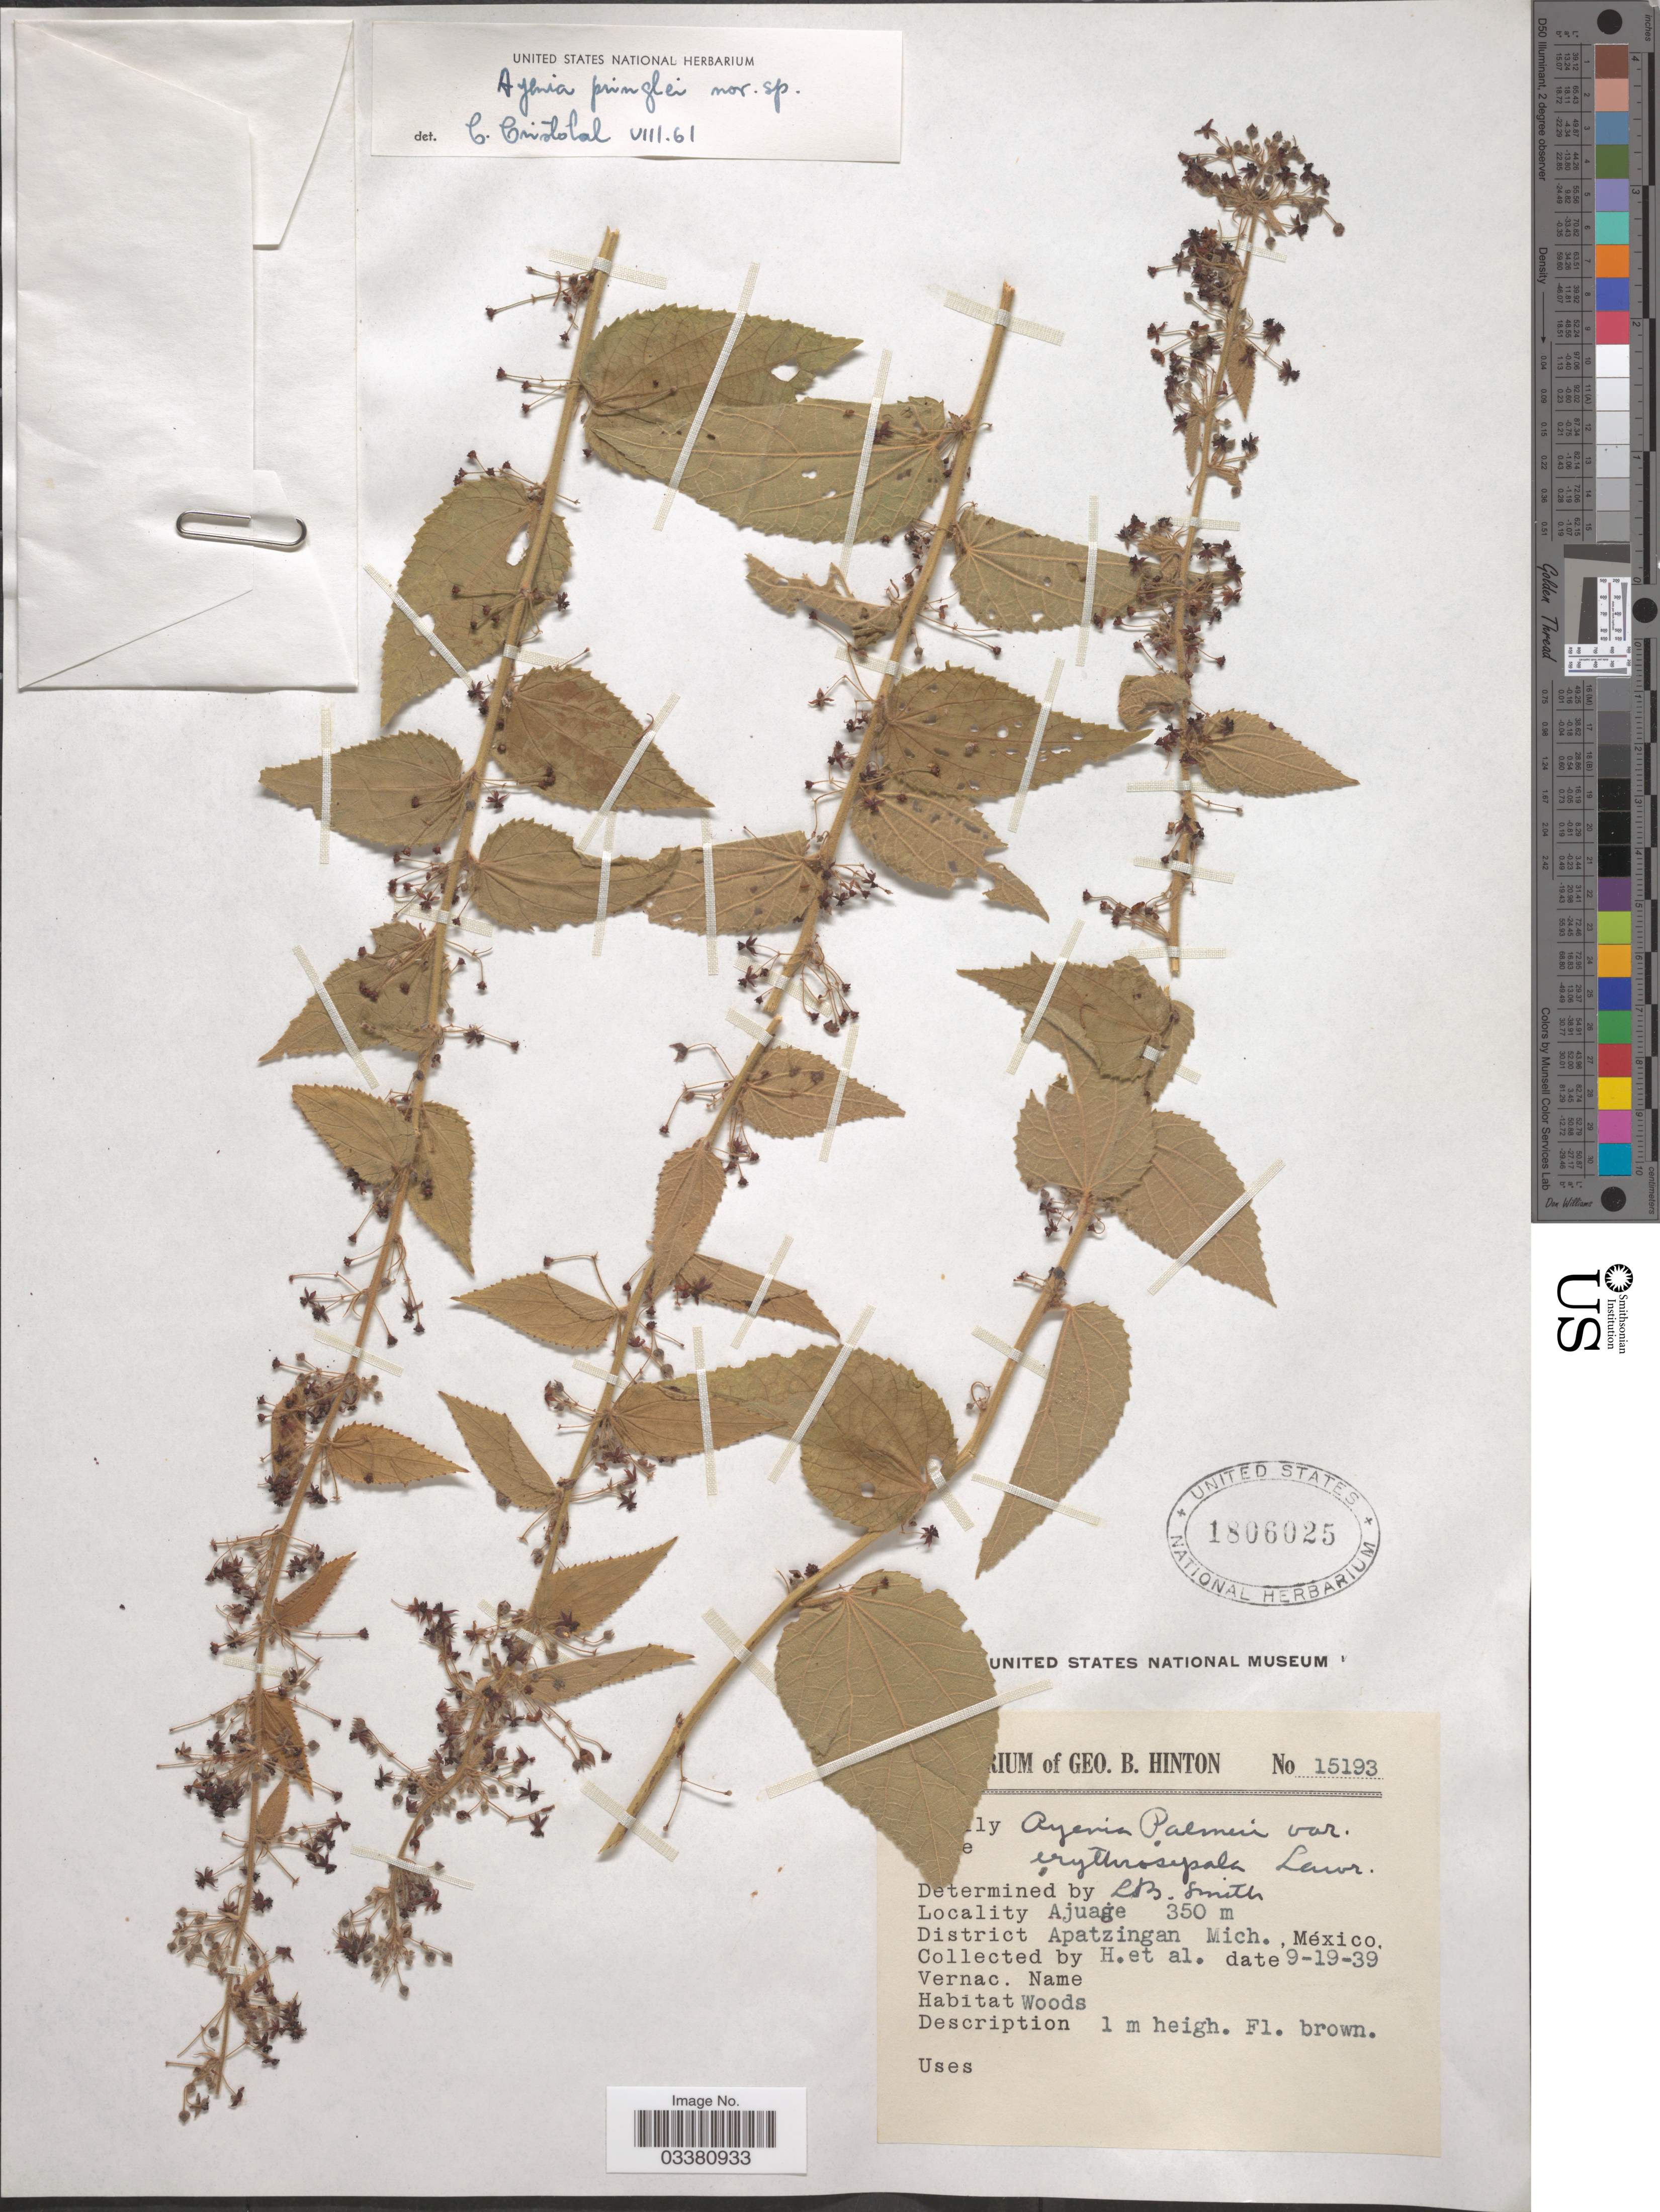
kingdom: Plantae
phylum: Tracheophyta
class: Magnoliopsida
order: Malvales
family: Malvaceae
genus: Ayenia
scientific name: Ayenia pringlei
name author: Cristóbal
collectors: G. B. Hinton & et al.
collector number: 15193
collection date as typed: Transcribed d/m/y: 19/9/39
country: Mexico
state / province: Michoacán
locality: Ajuage. District Apatzingan.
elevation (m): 350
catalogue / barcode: US 1806025